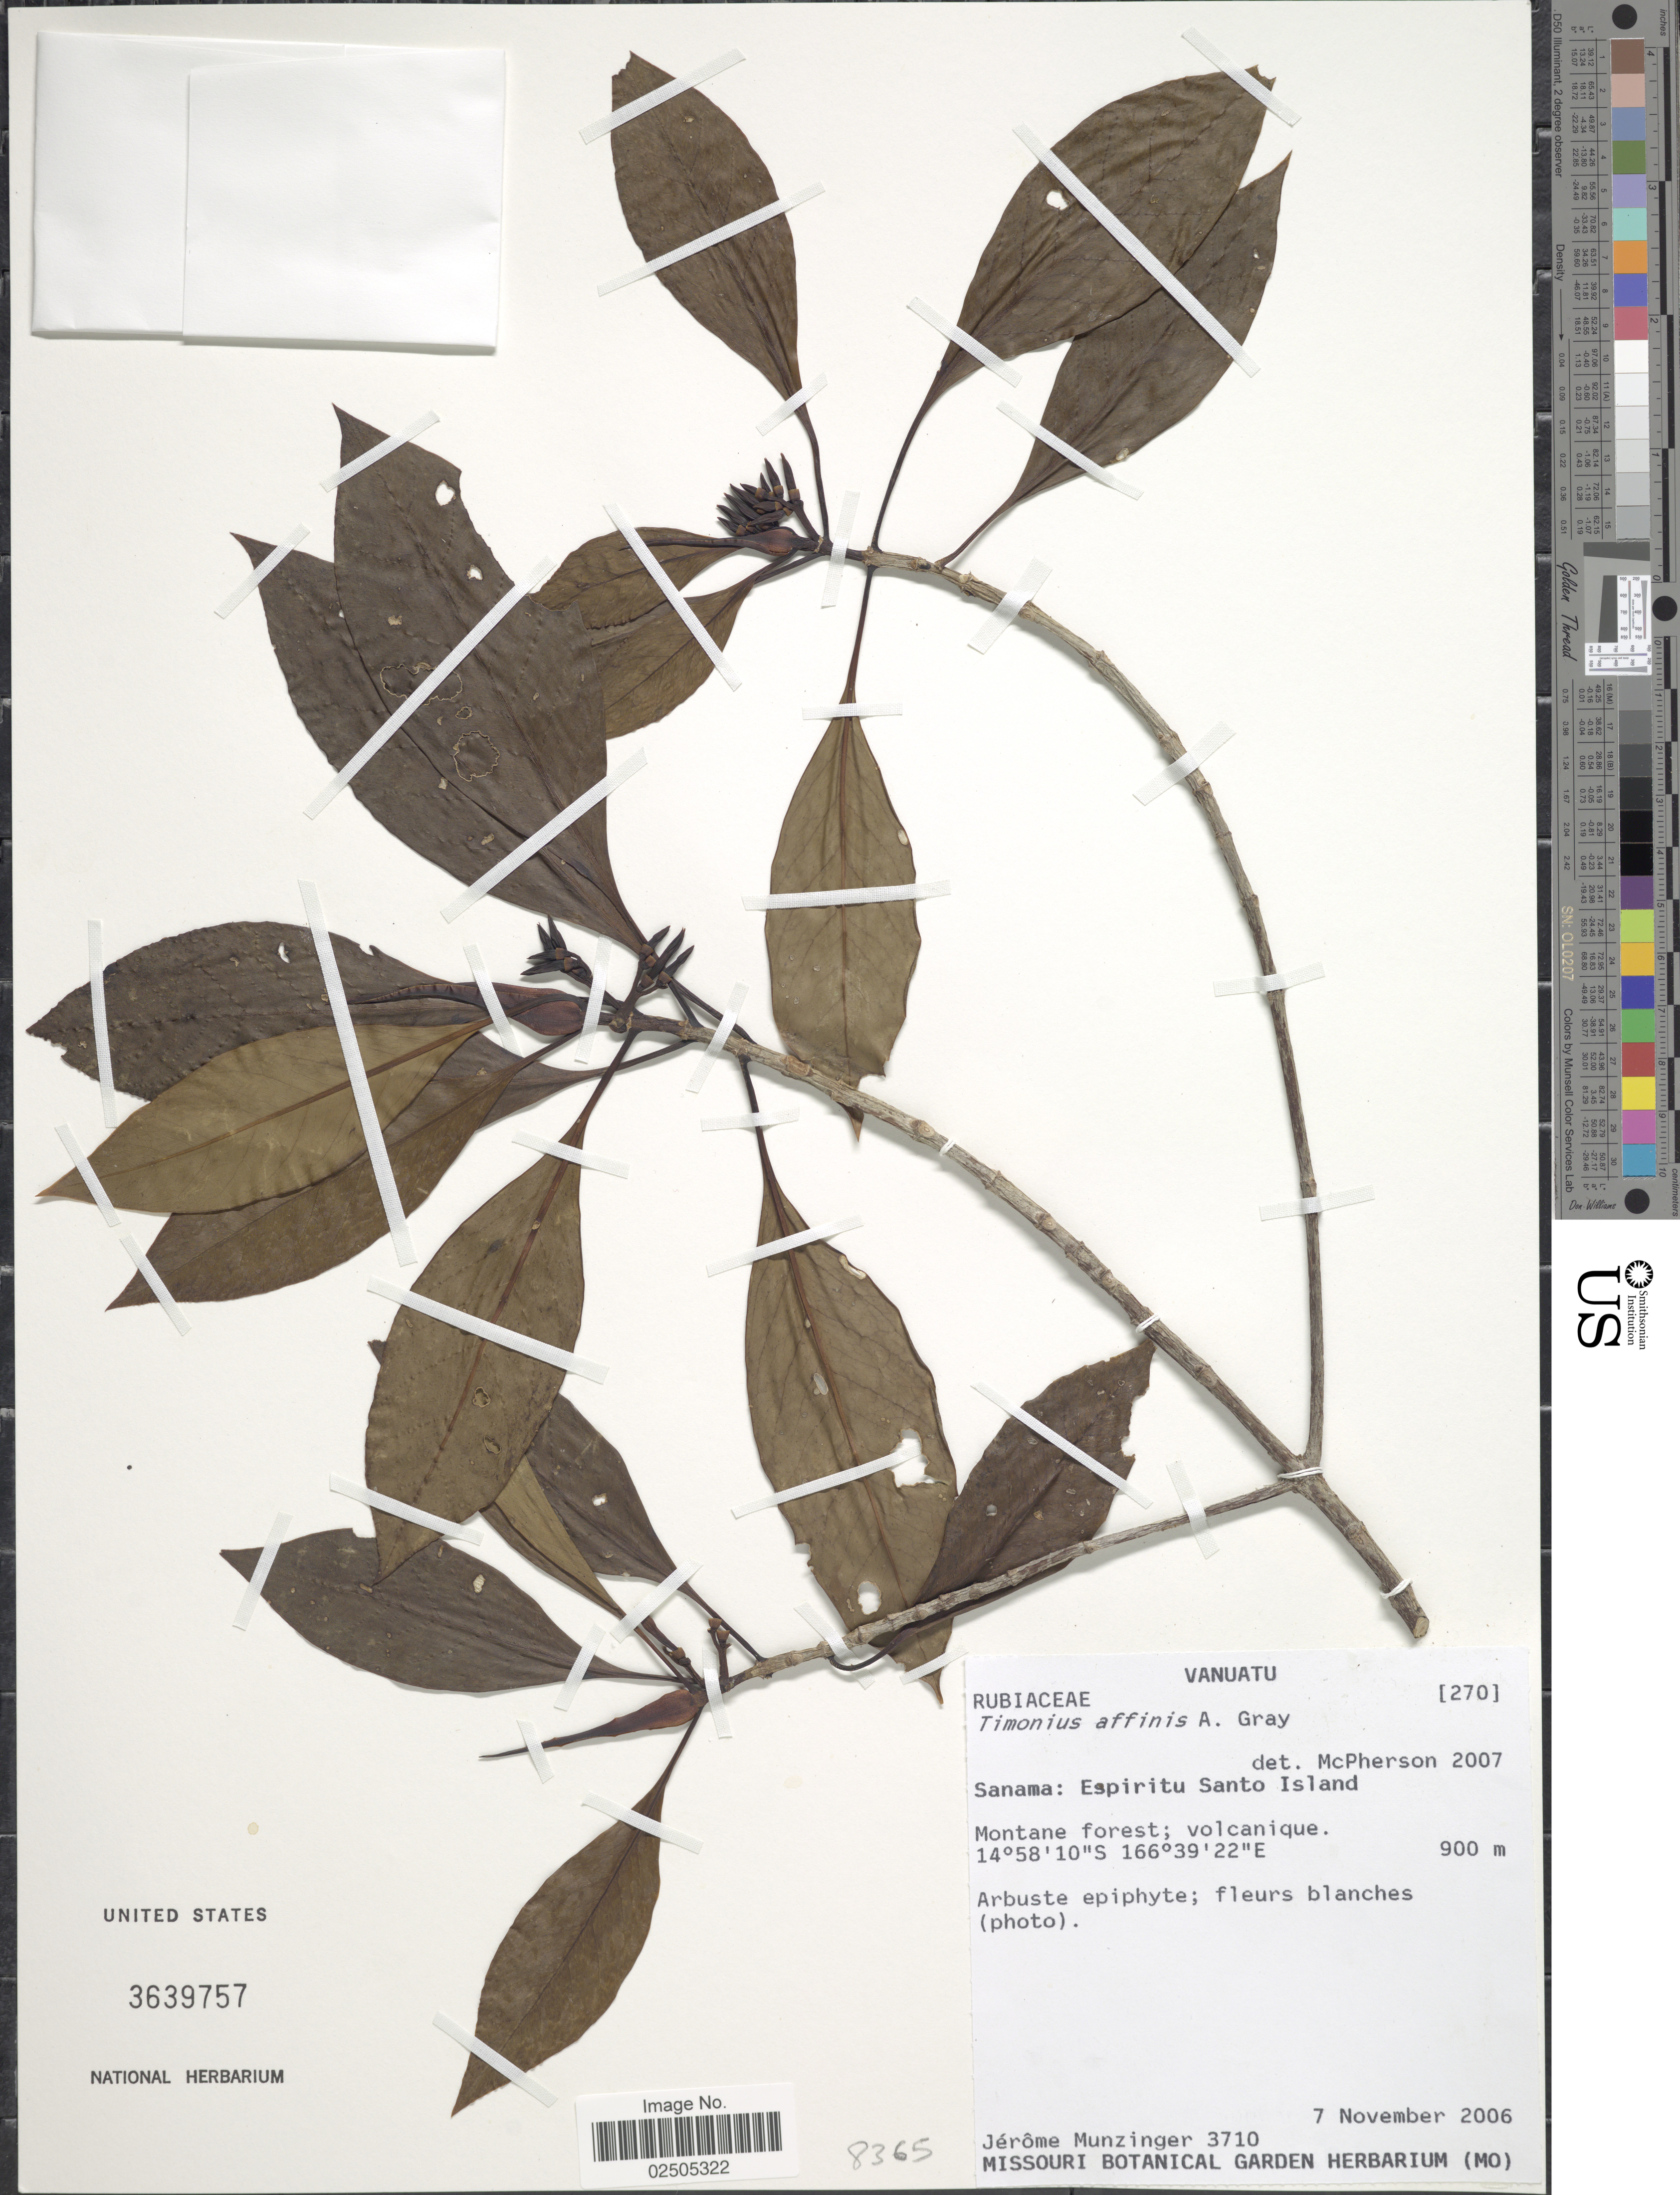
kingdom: Plantae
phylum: Tracheophyta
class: Magnoliopsida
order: Gentianales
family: Rubiaceae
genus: Timonius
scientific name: Timonius affinis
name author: A. Gray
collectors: J. K. Munzinger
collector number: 3710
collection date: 2006-11-07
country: Vanuatu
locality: Sanama: Espiritu Santo Island, Montane forest; volcanique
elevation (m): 900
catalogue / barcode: US 3639757